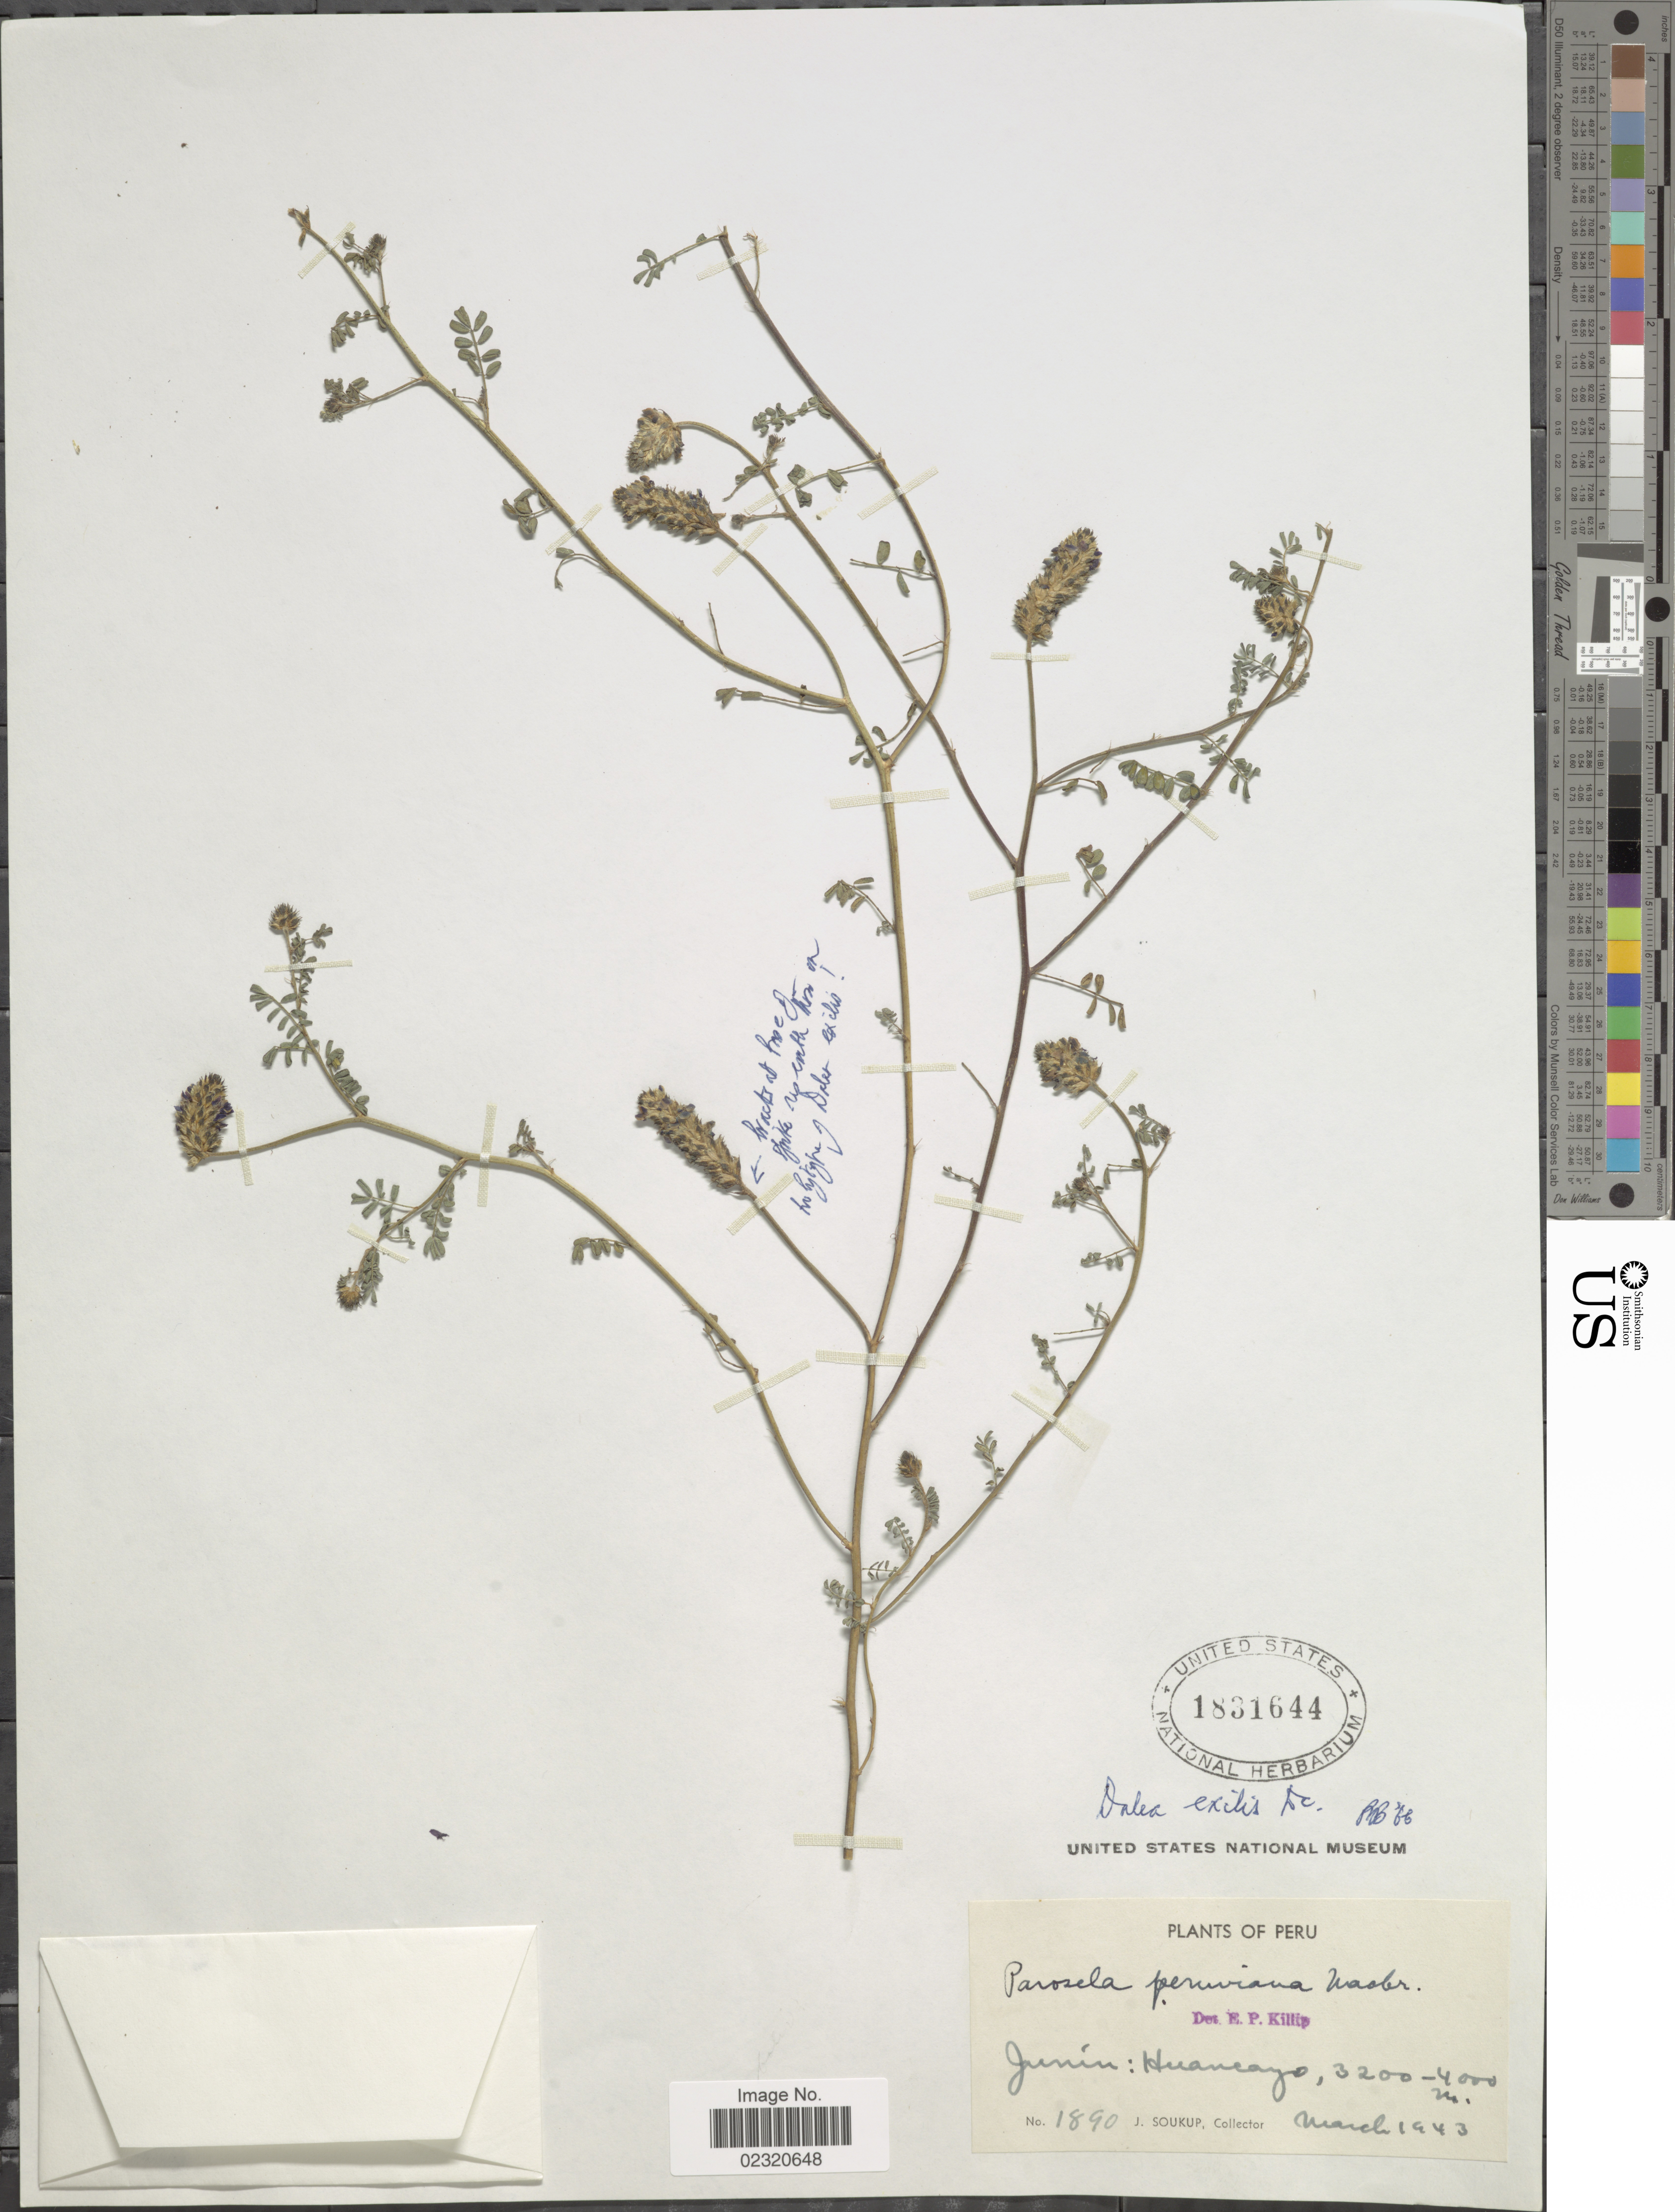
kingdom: Plantae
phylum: Tracheophyta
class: Magnoliopsida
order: Fabales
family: Fabaceae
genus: Dalea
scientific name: Dalea exilis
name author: DC.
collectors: J. Soukup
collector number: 1890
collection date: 1943-03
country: Peru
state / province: Junín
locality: Huancayo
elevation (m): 3200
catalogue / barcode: US 1831644